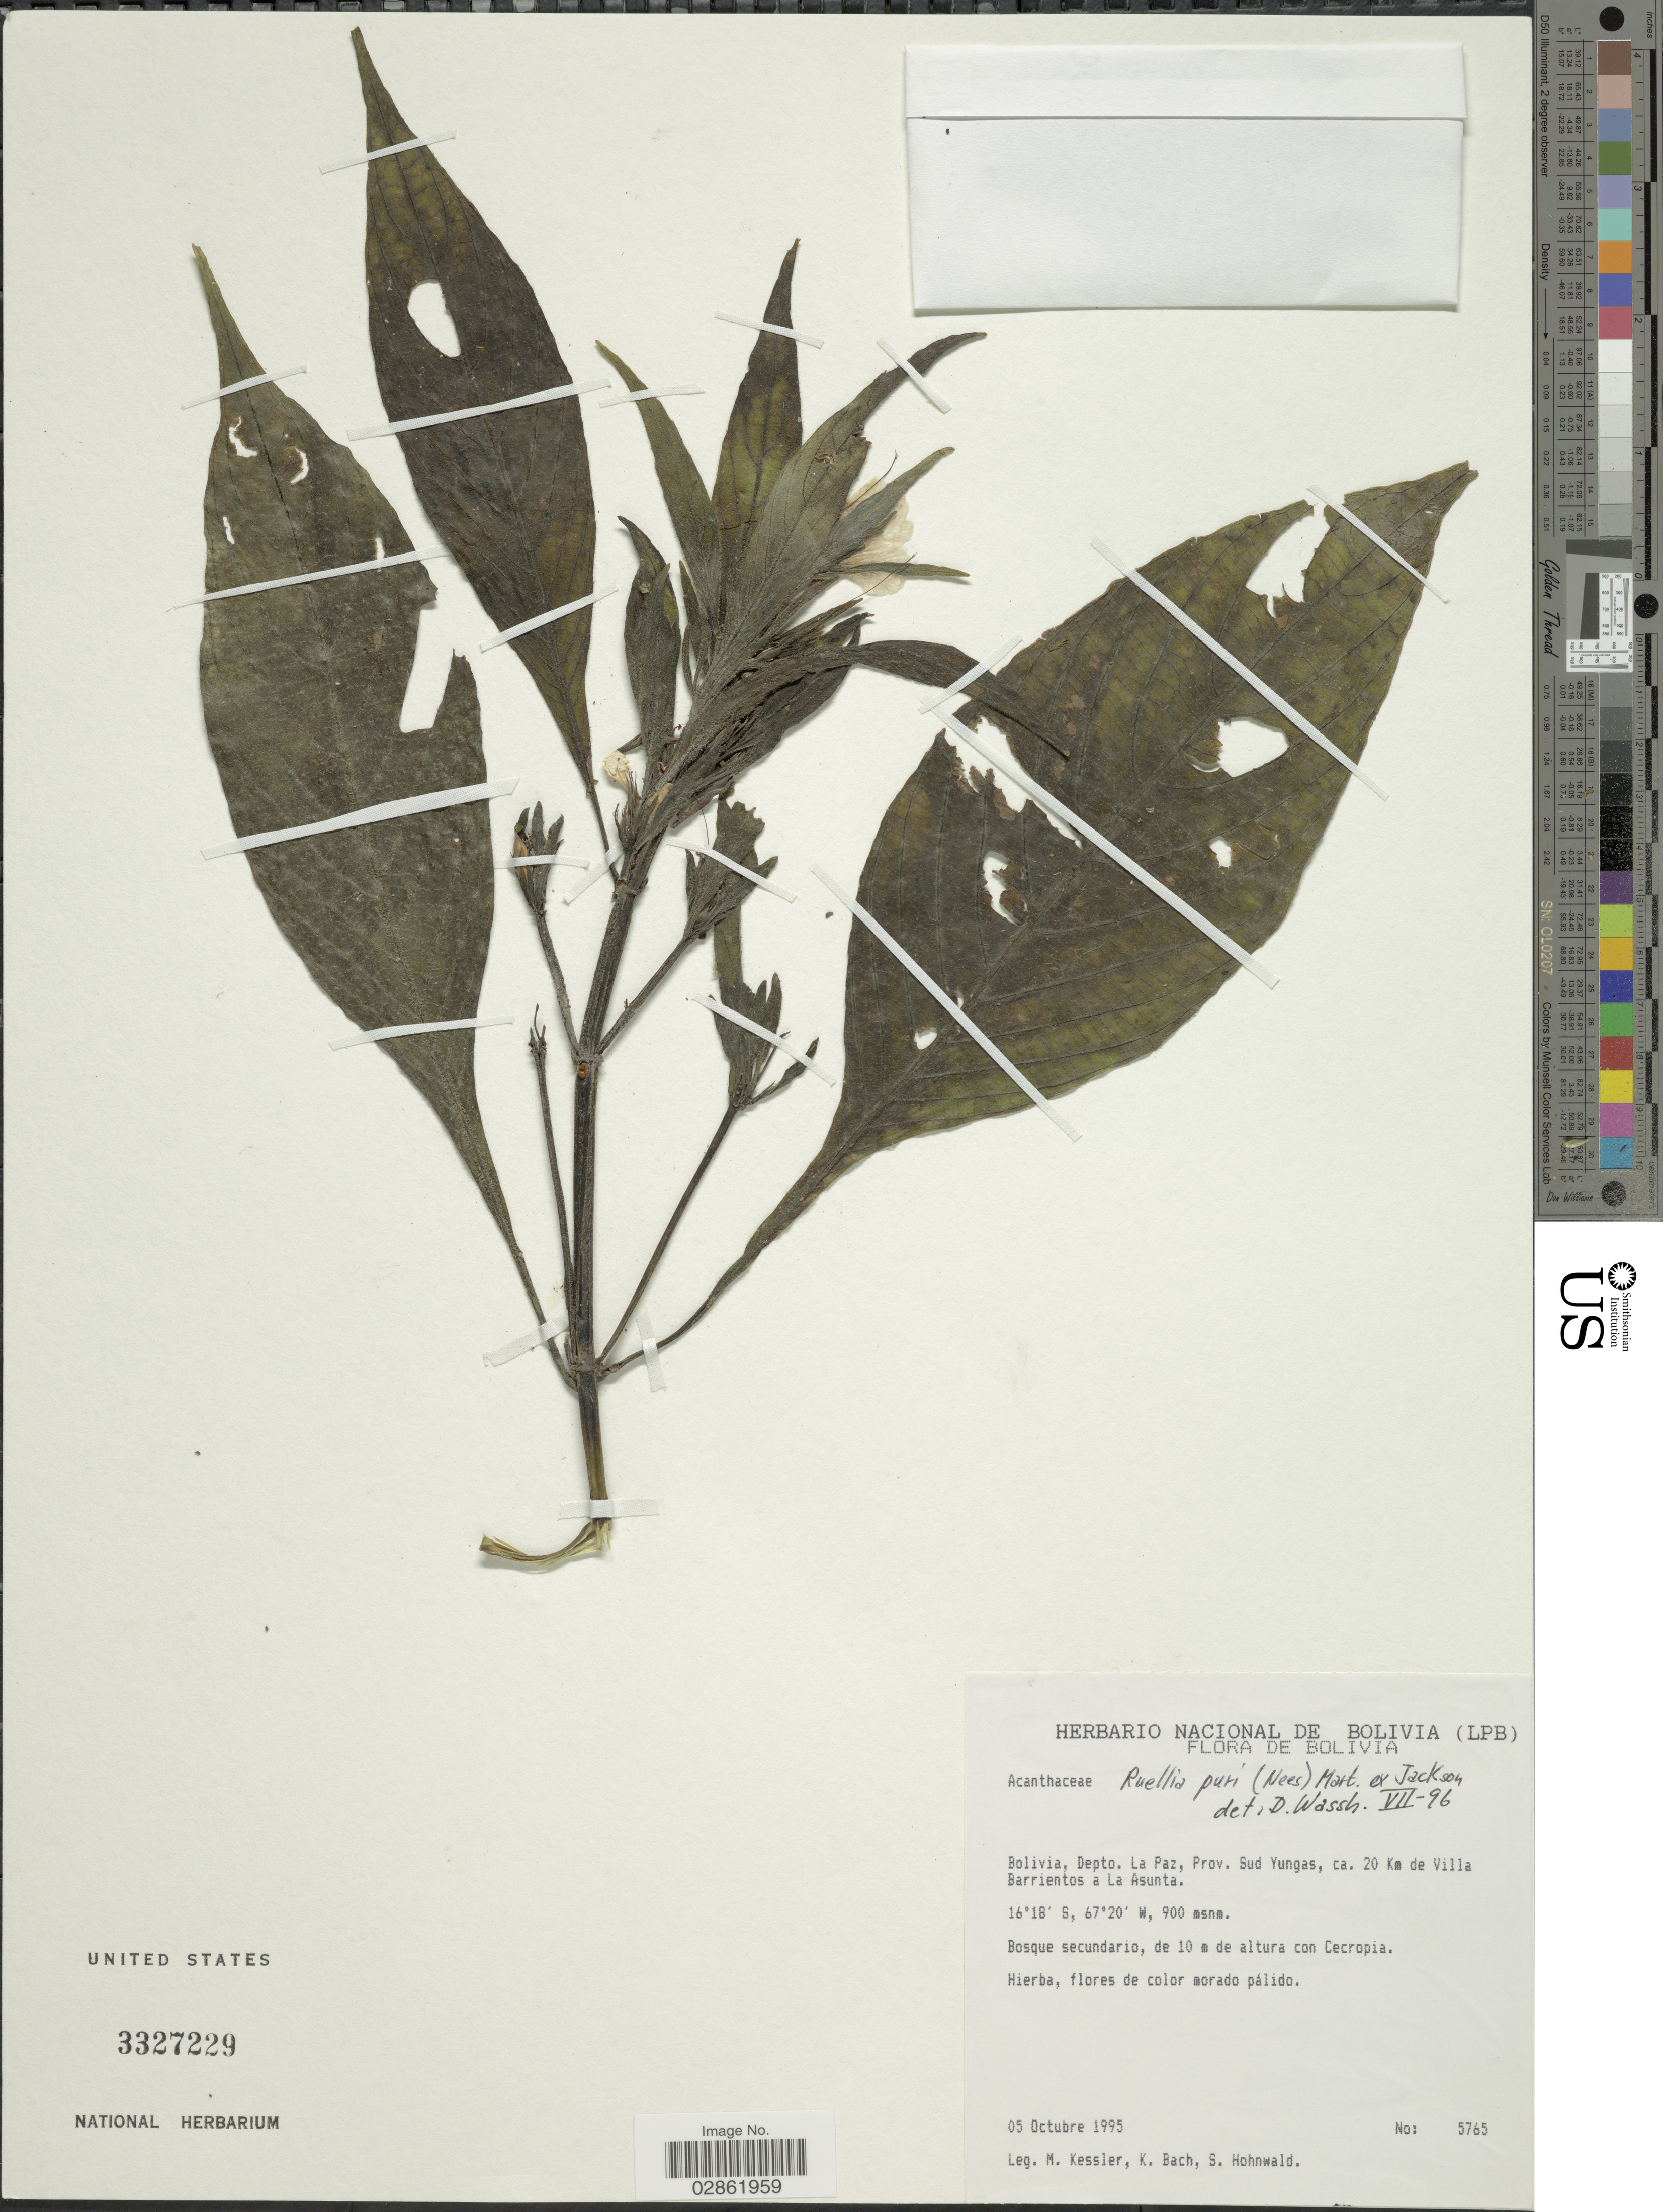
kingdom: Plantae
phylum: Tracheophyta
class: Magnoliopsida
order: Lamiales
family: Acanthaceae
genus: Ruellia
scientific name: Ruellia puri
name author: Mart. ex Nees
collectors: M. Kessler, K. Bach & S. Hohnwald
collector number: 5765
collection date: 1995-10-05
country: Bolivia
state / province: La Paz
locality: Depto. La Paz, Prov. Sud Yungas, ca. 20 Km de Villa Barrientos a La Asunta.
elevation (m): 900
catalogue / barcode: US 3327229